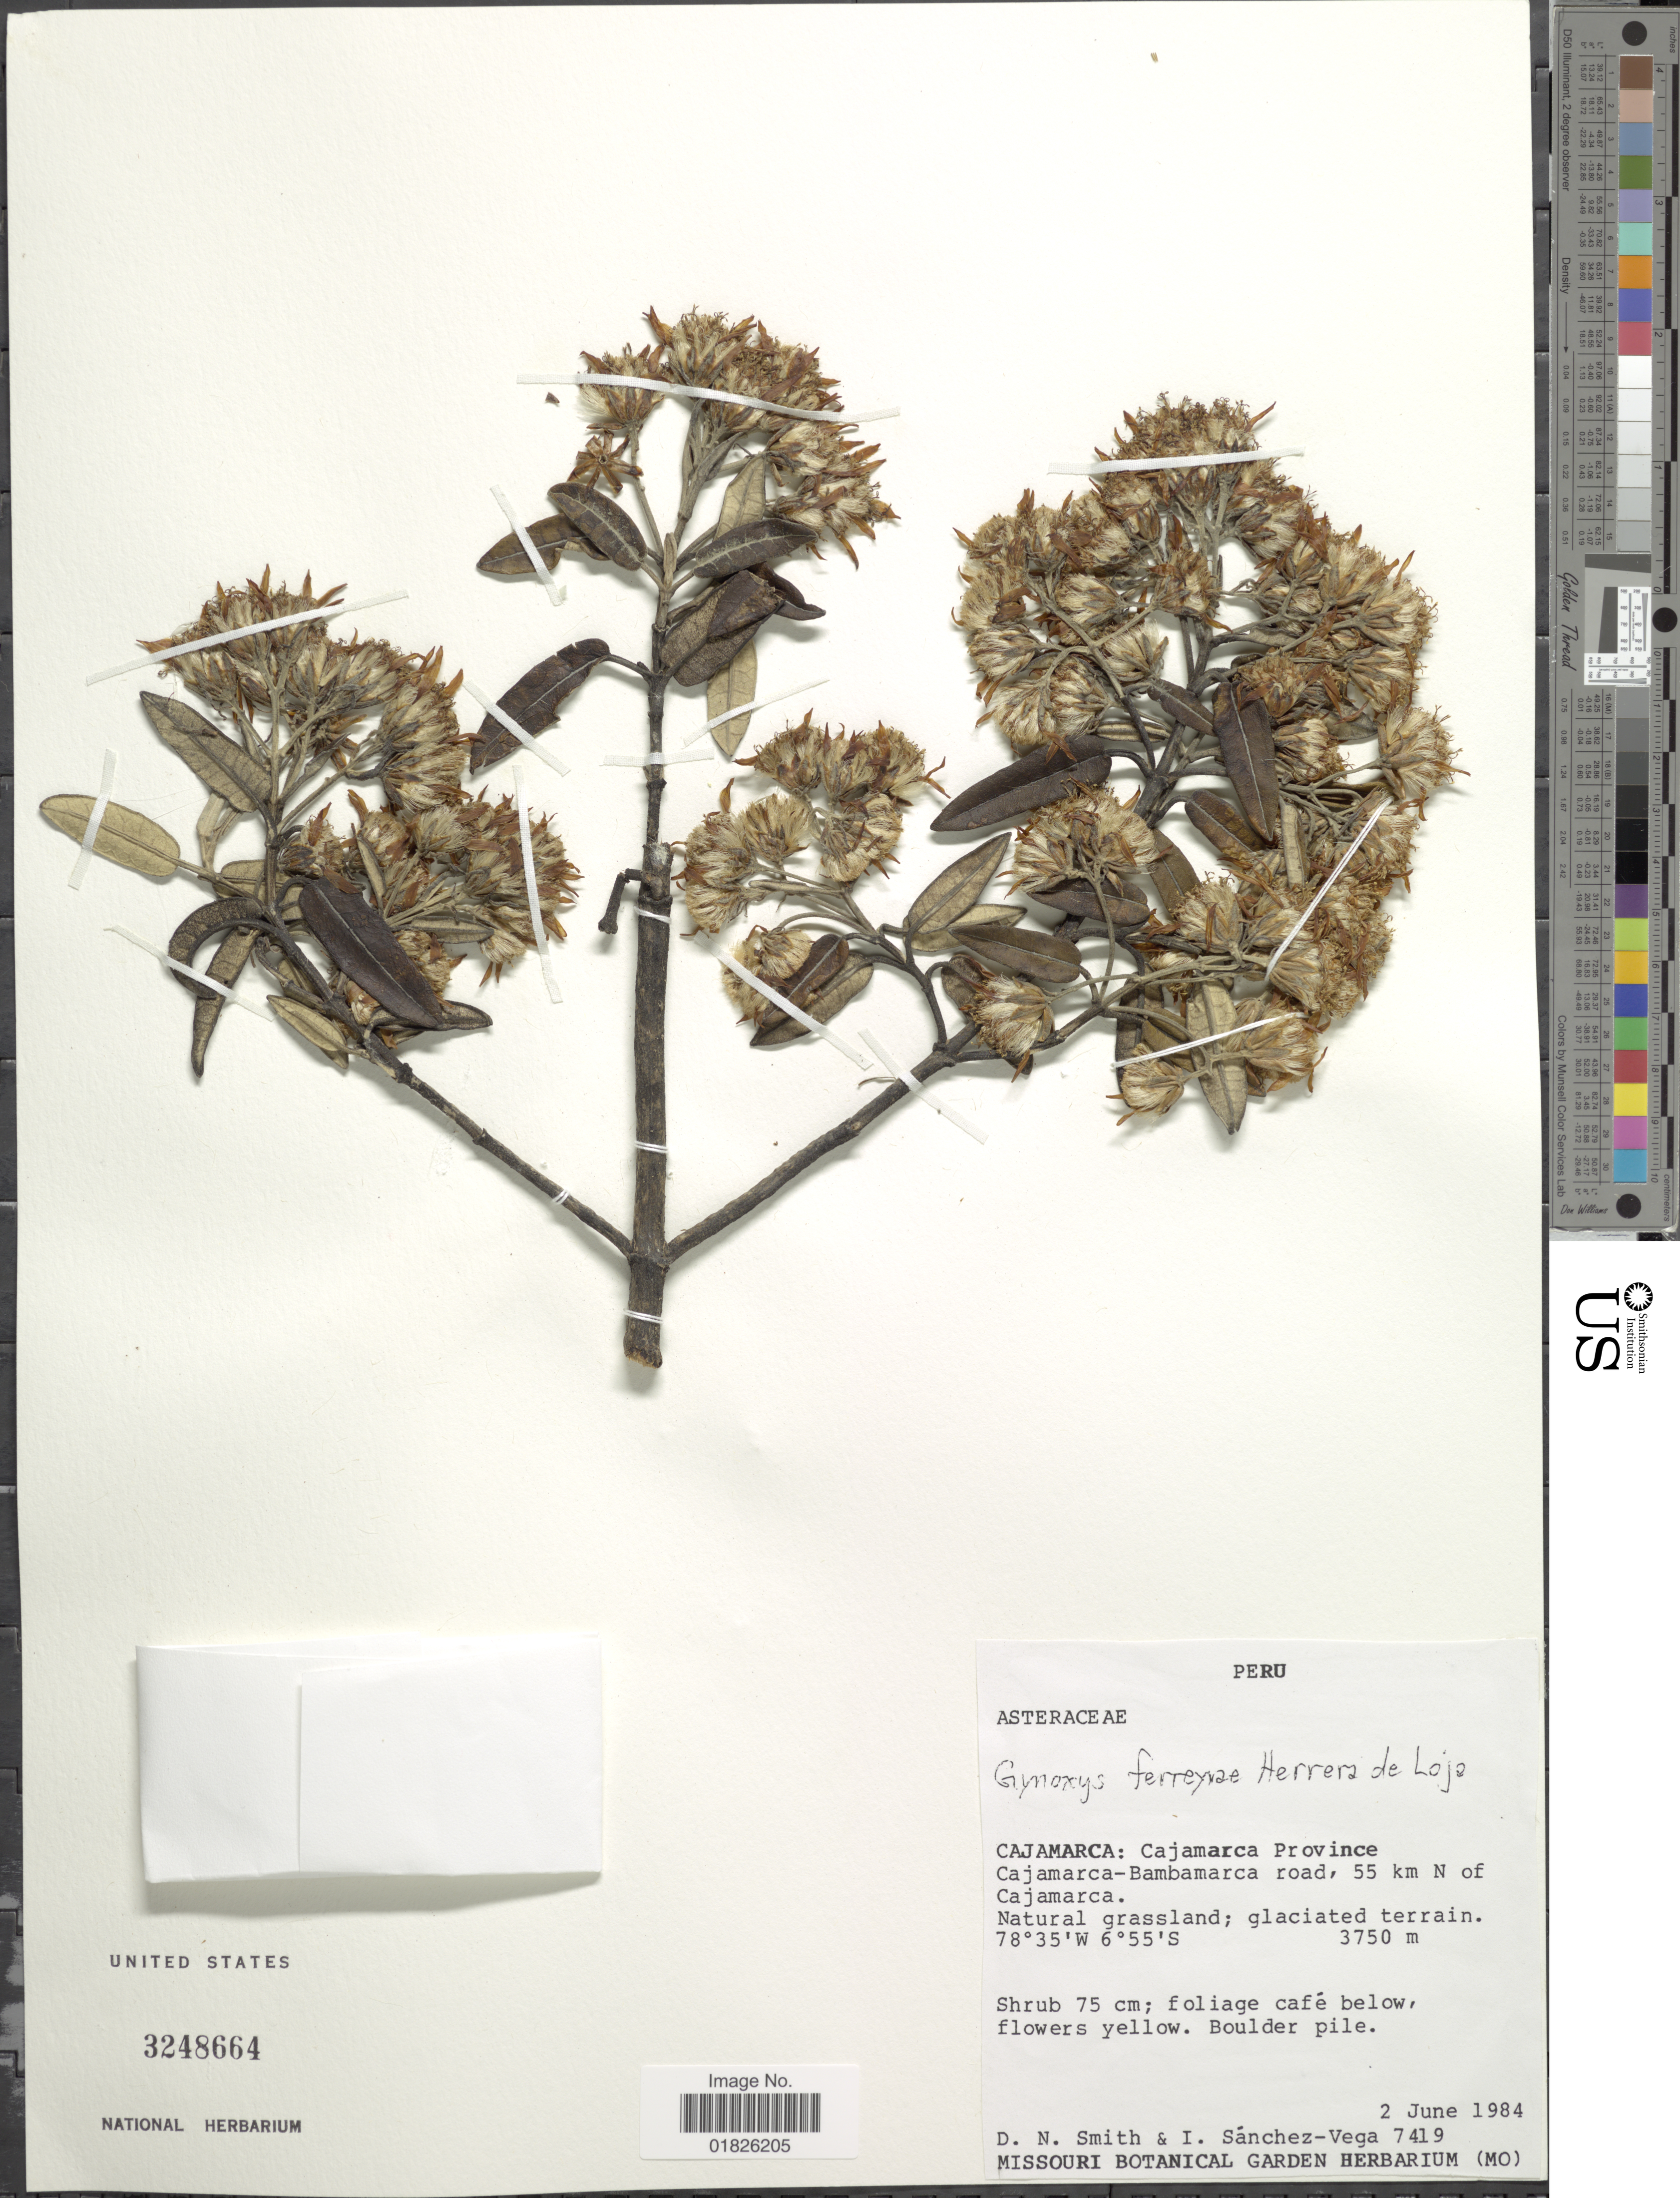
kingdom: Plantae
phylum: Tracheophyta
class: Magnoliopsida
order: Asterales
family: Asteraceae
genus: Gynoxys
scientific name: Gynoxys ferreyrae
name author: B. Herrera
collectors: D. Smith & I. Sánchez-Vega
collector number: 7419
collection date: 1984-06-02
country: Peru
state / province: Cajamarca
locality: Cajamarca-Bambamarca road, 55 km N of Cajamarca.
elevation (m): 3750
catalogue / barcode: US 3248664